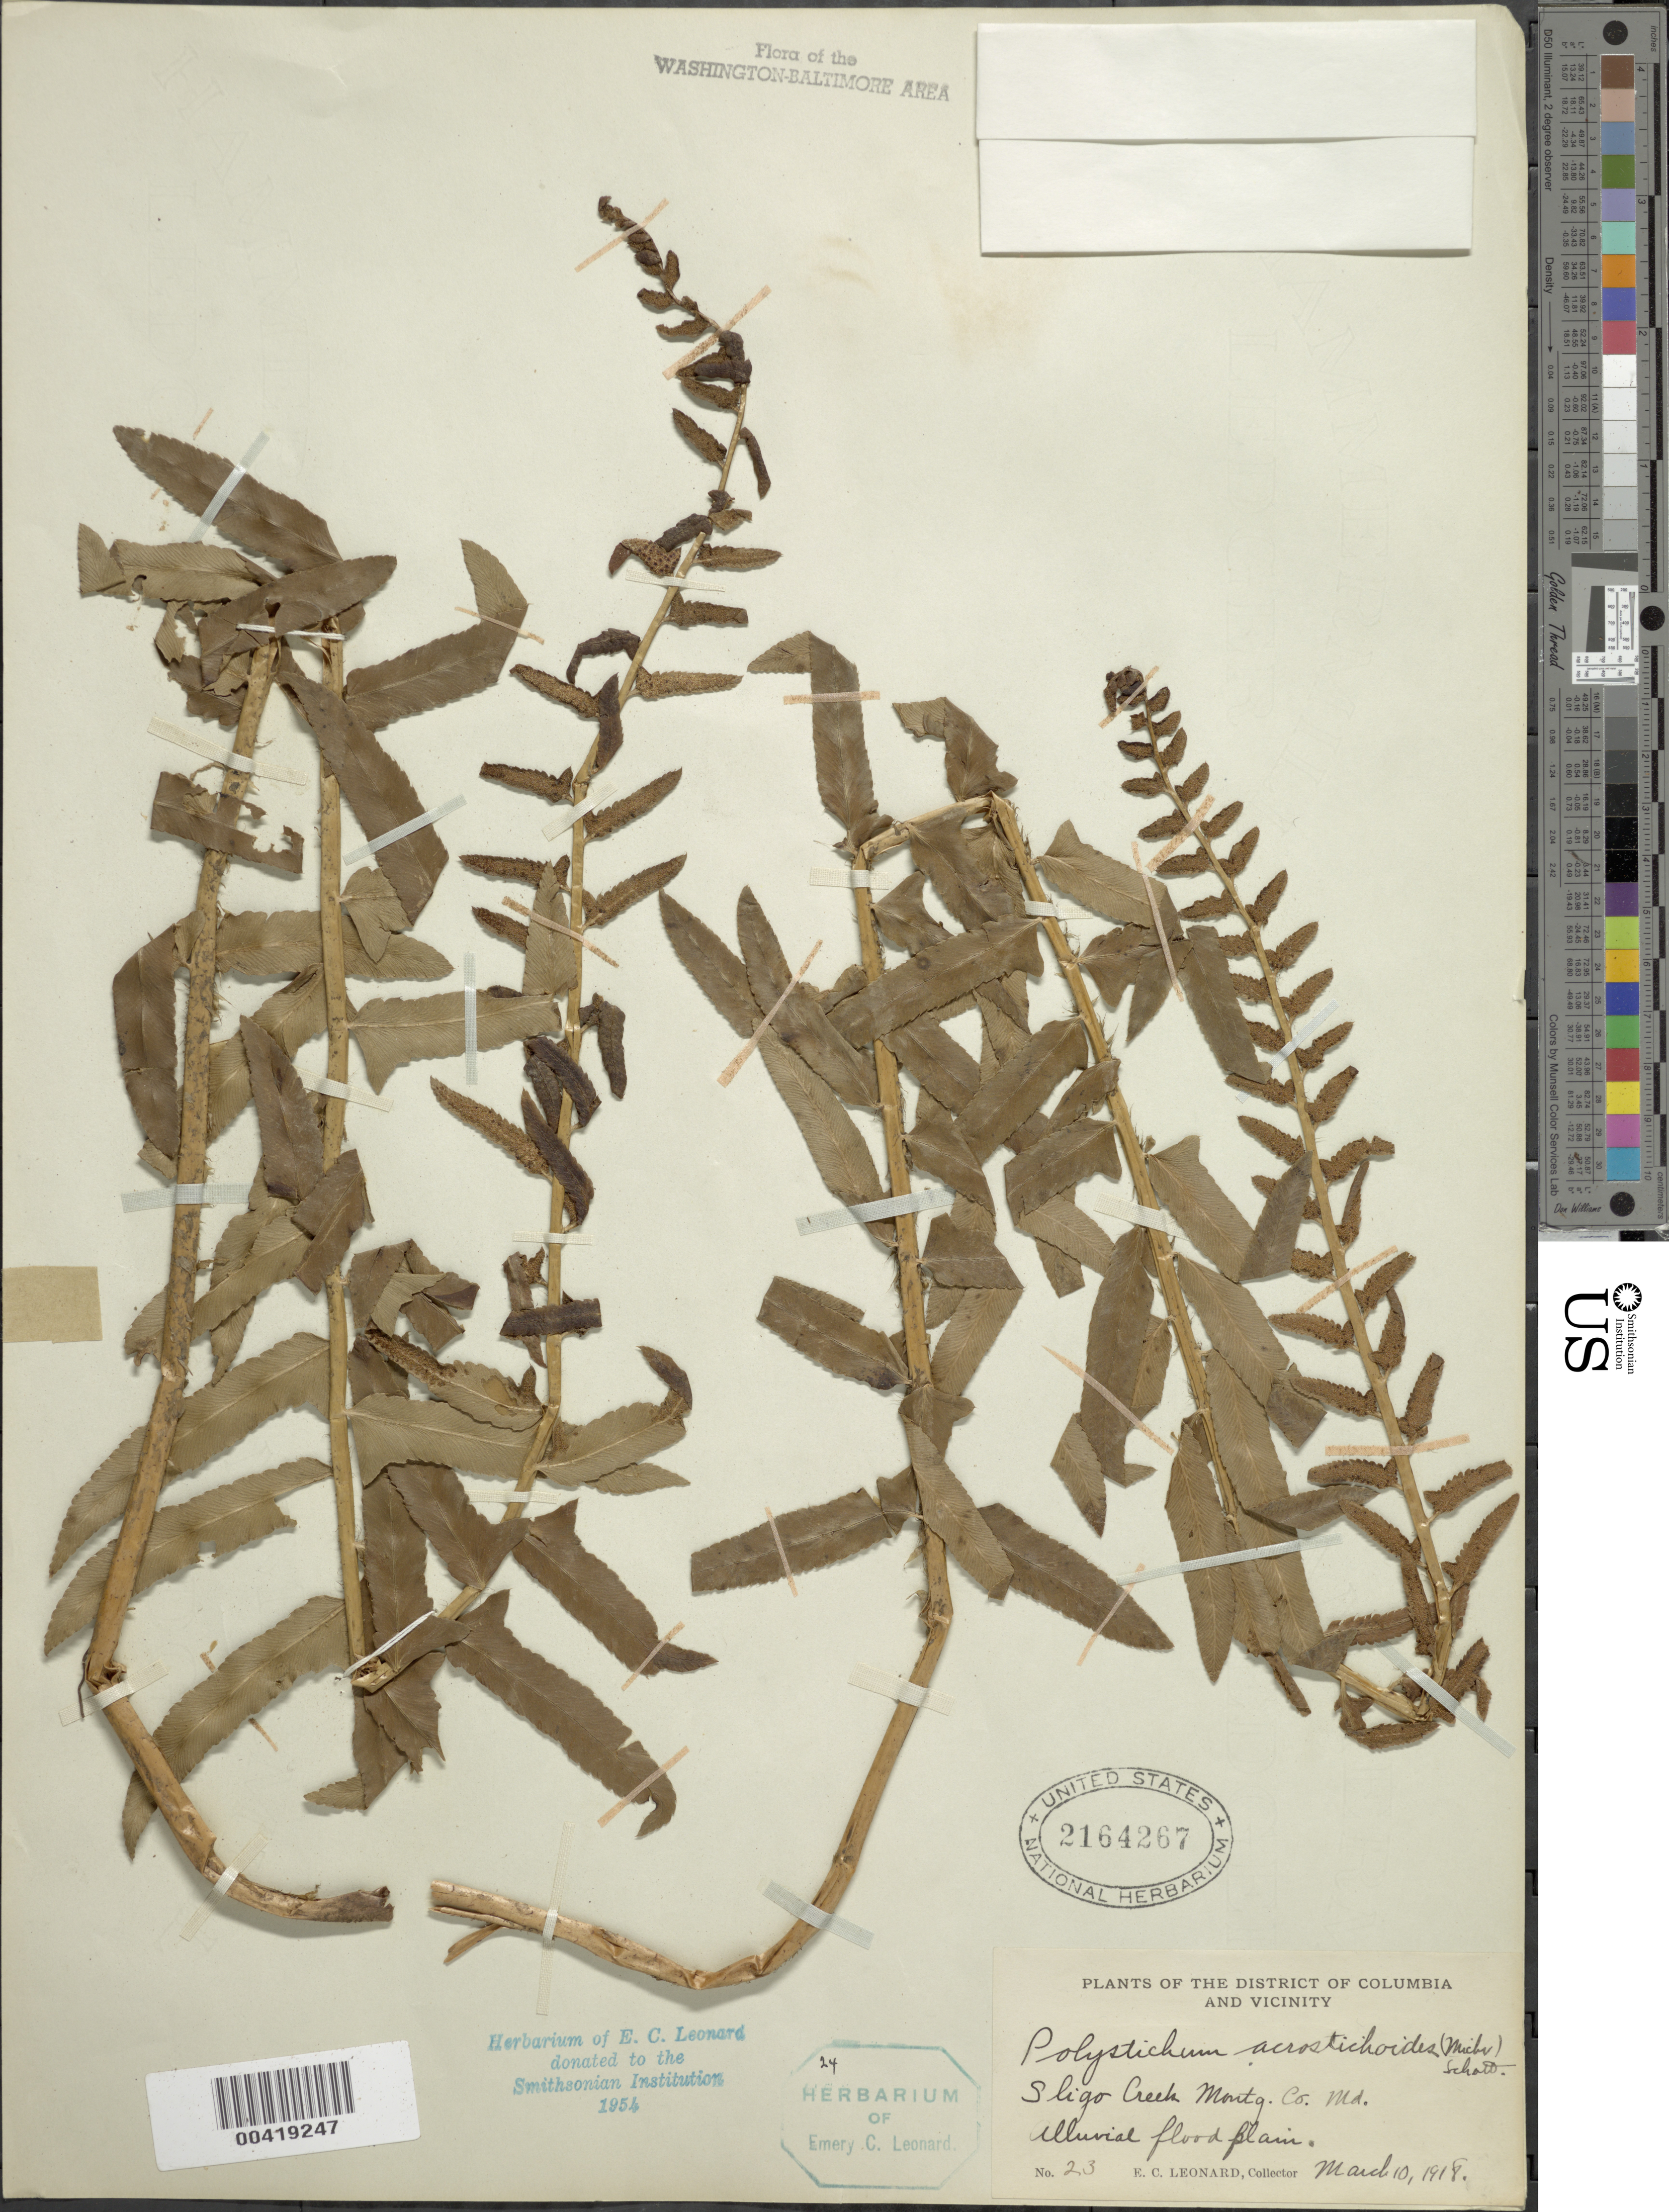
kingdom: Plantae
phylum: Tracheophyta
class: Polypodiopsida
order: Polypodiales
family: Dryopteridaceae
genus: Polystichum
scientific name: Polystichum acrostichoides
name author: (Michx.) Schott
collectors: E. C. Leonard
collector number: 23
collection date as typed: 10 Mar 1918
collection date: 1918-03-10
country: United States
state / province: Maryland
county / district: Montgomery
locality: Sligo Creek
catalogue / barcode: US 2164267